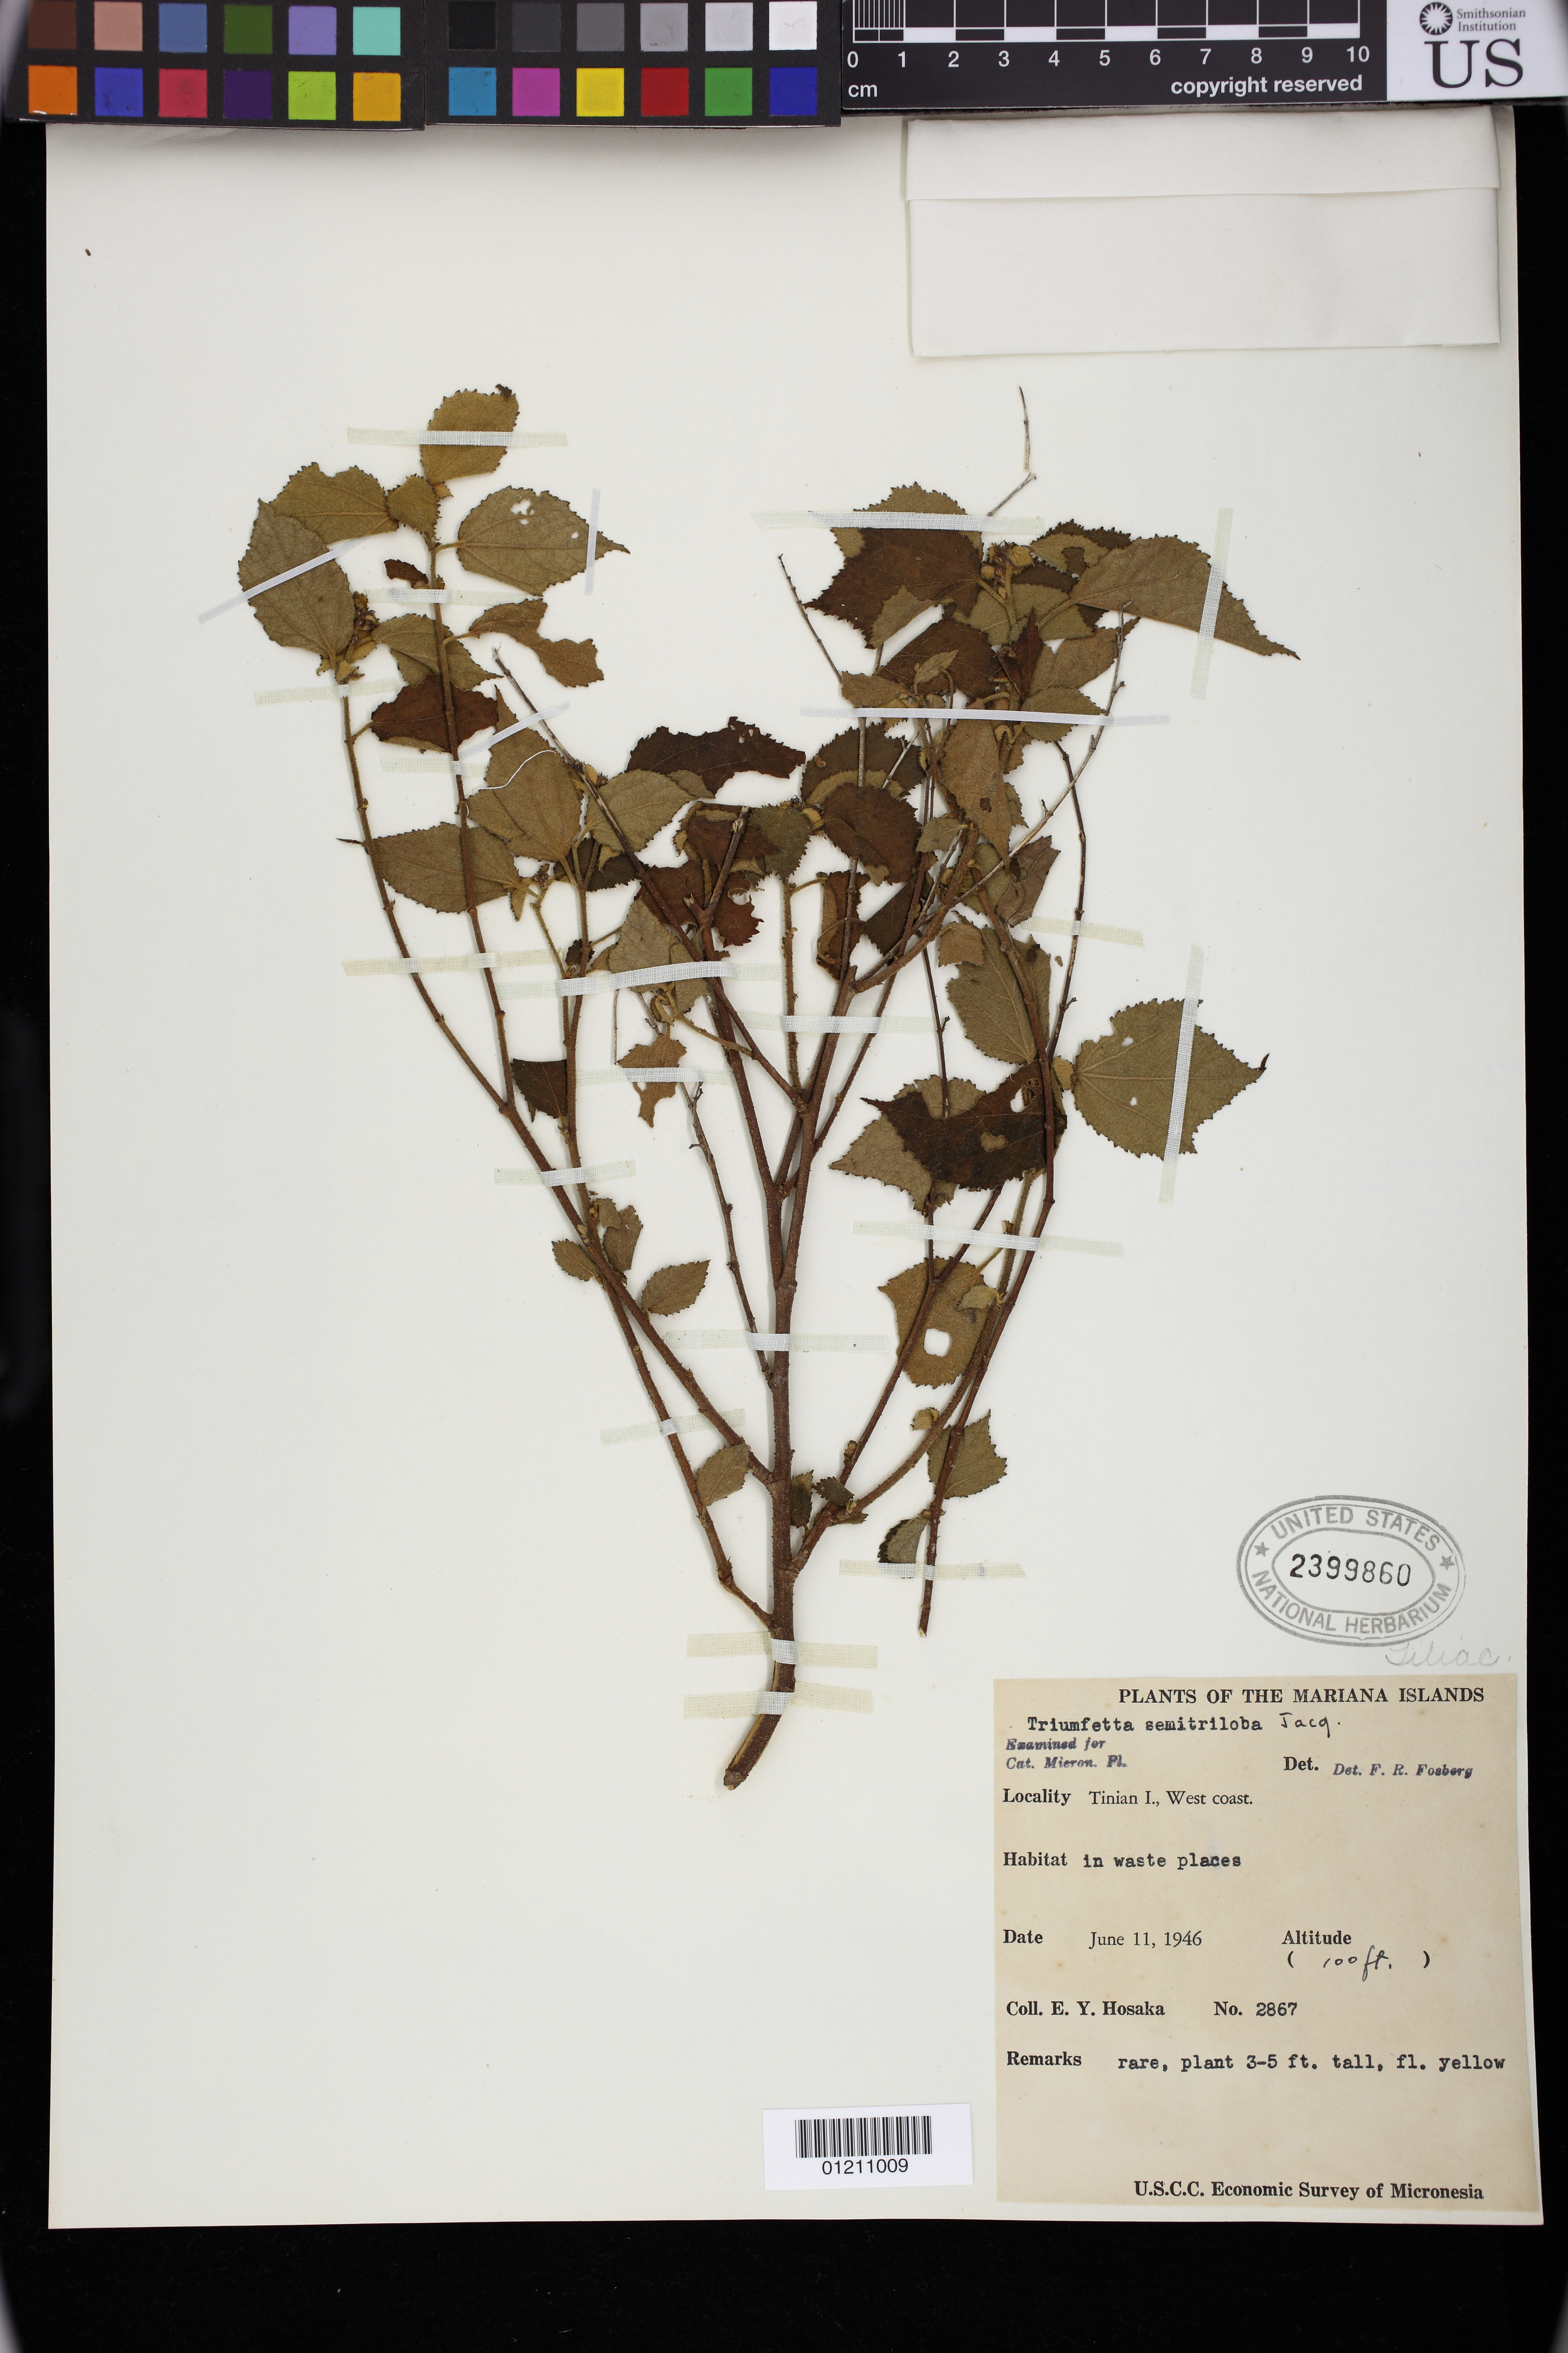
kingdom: Plantae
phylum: Tracheophyta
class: Magnoliopsida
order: Malvales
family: Malvaceae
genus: Triumfetta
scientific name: Triumfetta semitriloba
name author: Jacq.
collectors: E. Y. Hosaka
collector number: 2867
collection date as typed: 06 Nov 1946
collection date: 1946-11-06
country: Northern Mariana Islands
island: Tinian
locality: Tinian I., West coast.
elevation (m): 30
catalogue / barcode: US 2399860